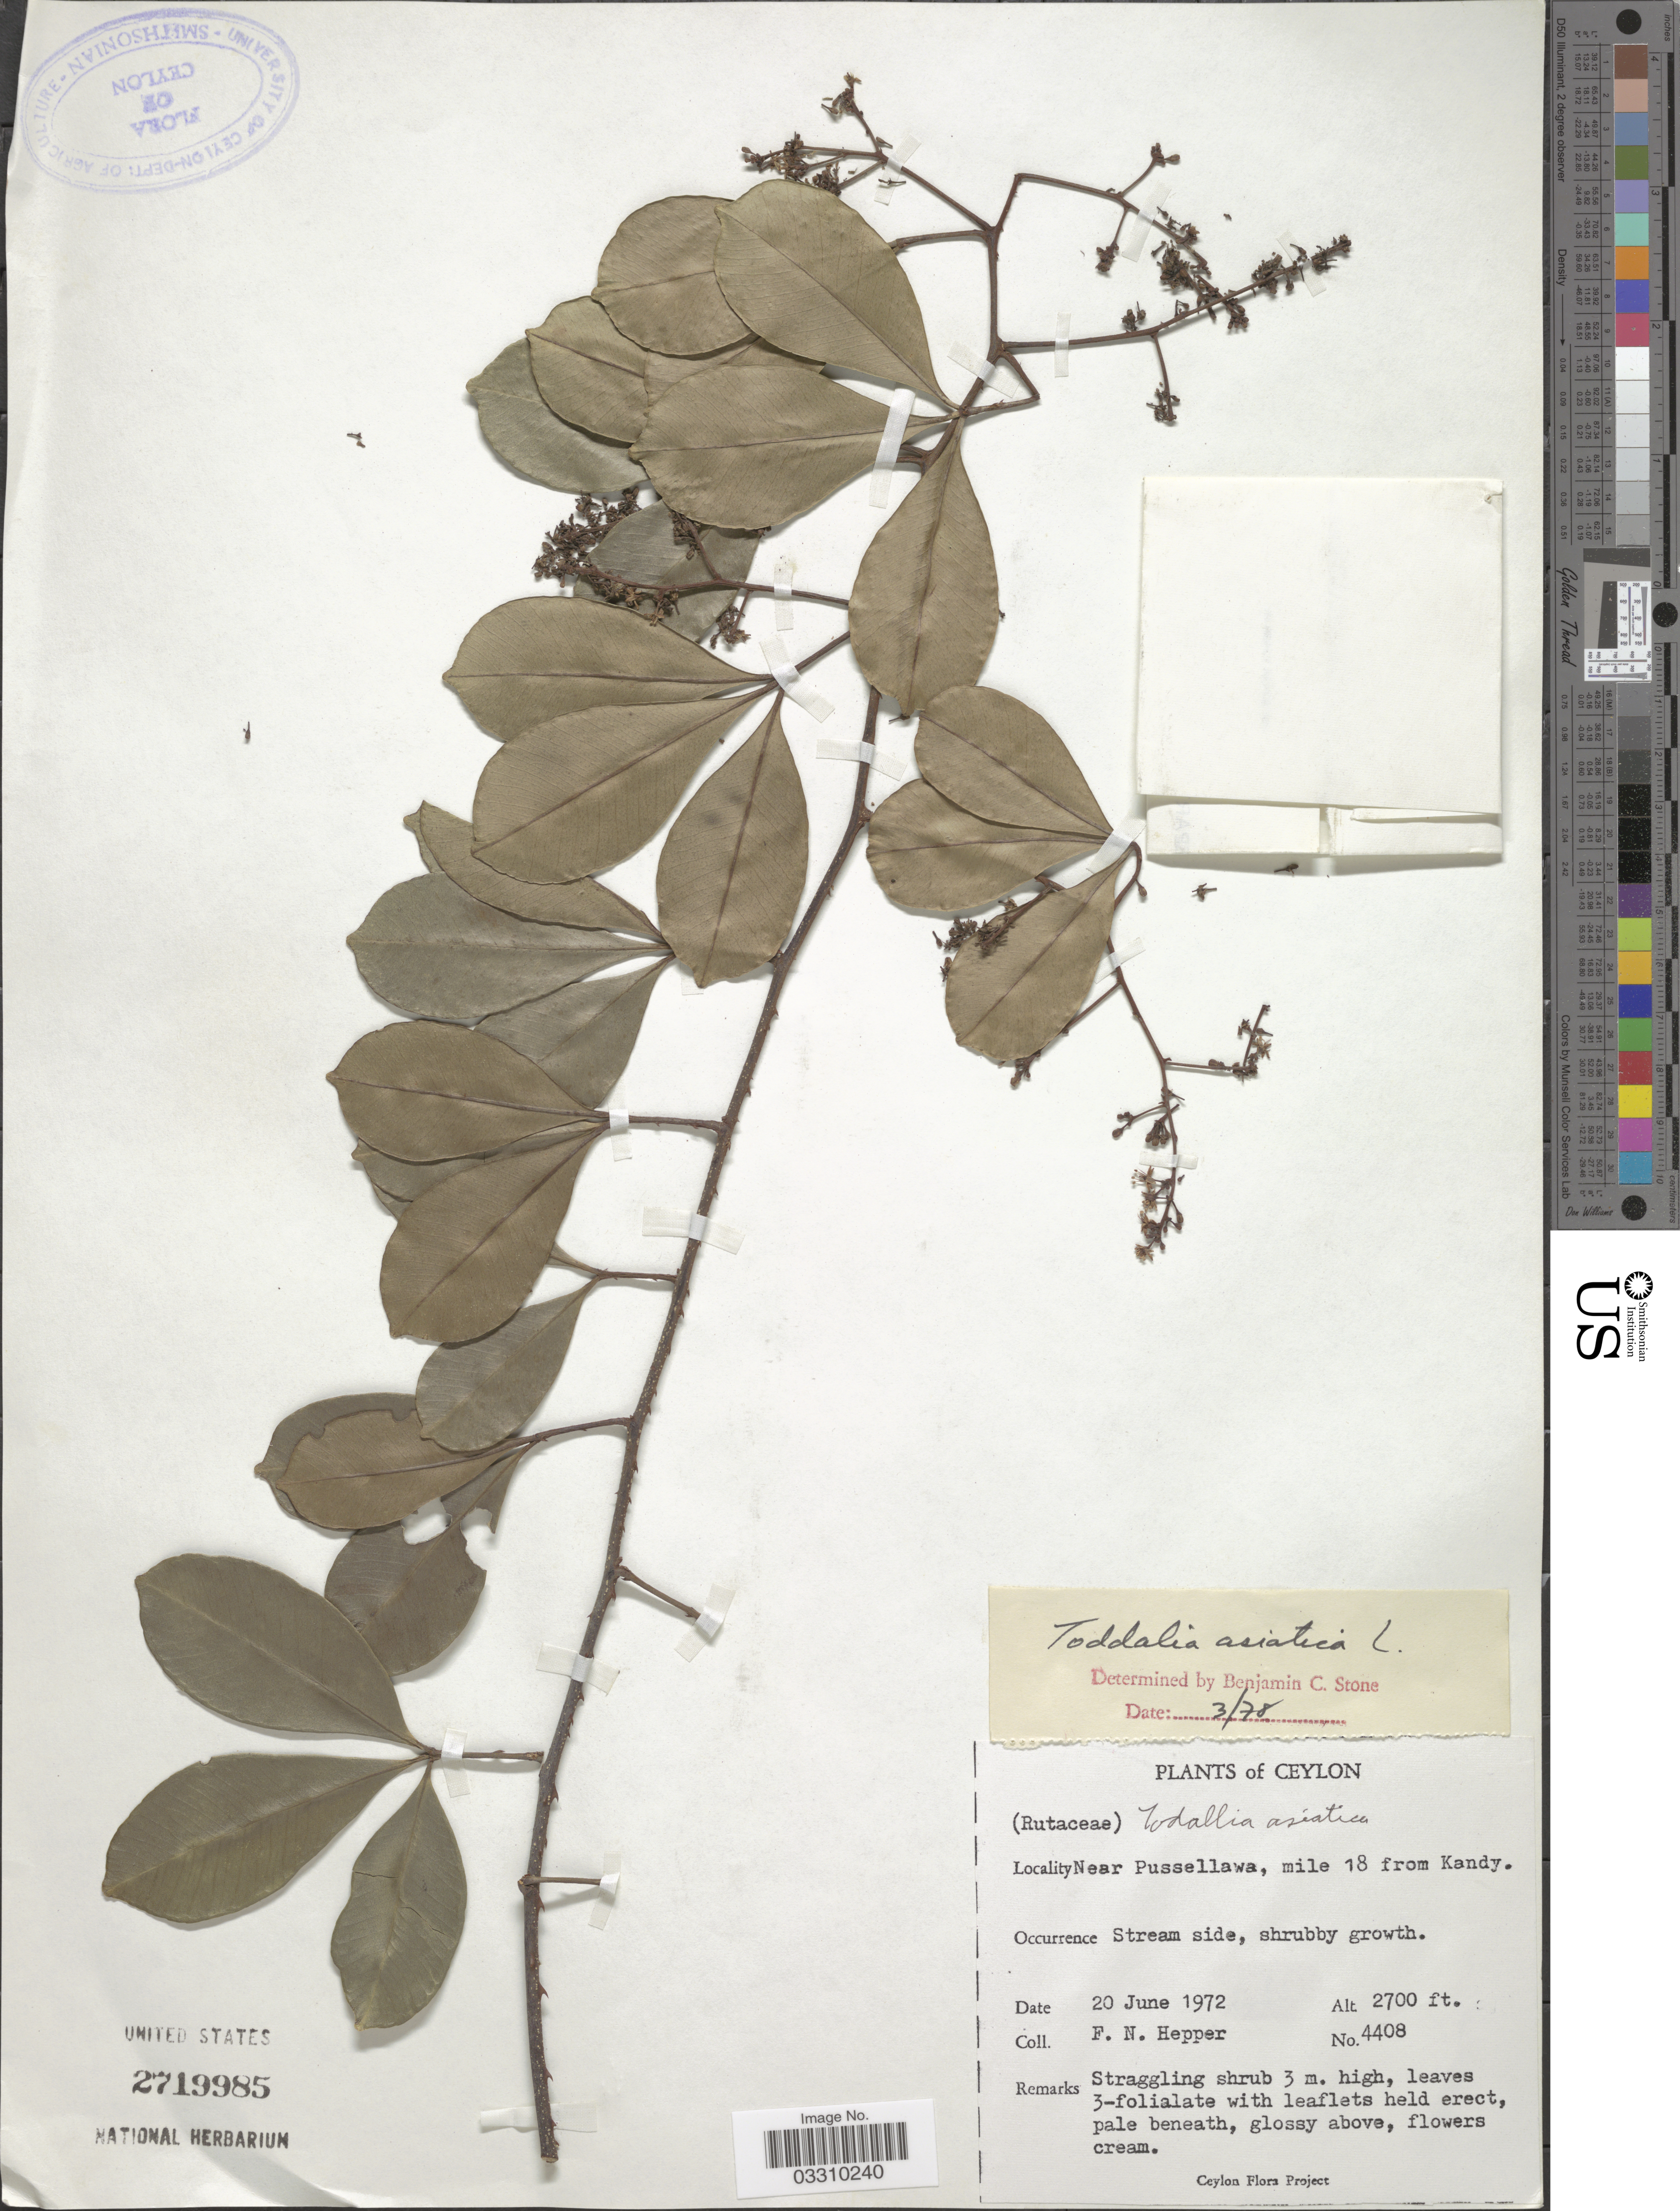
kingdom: Plantae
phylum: Tracheophyta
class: Magnoliopsida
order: Sapindales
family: Rutaceae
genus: Zanthoxylum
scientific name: Zanthoxylum asiaticum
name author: (L.) Appelhans et al.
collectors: F. Hepper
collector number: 4408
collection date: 1972-06-20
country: Sri Lanka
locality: Ceylon. Near Pussellawa, mile 18 from Kandy.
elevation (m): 823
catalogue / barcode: US 2719985